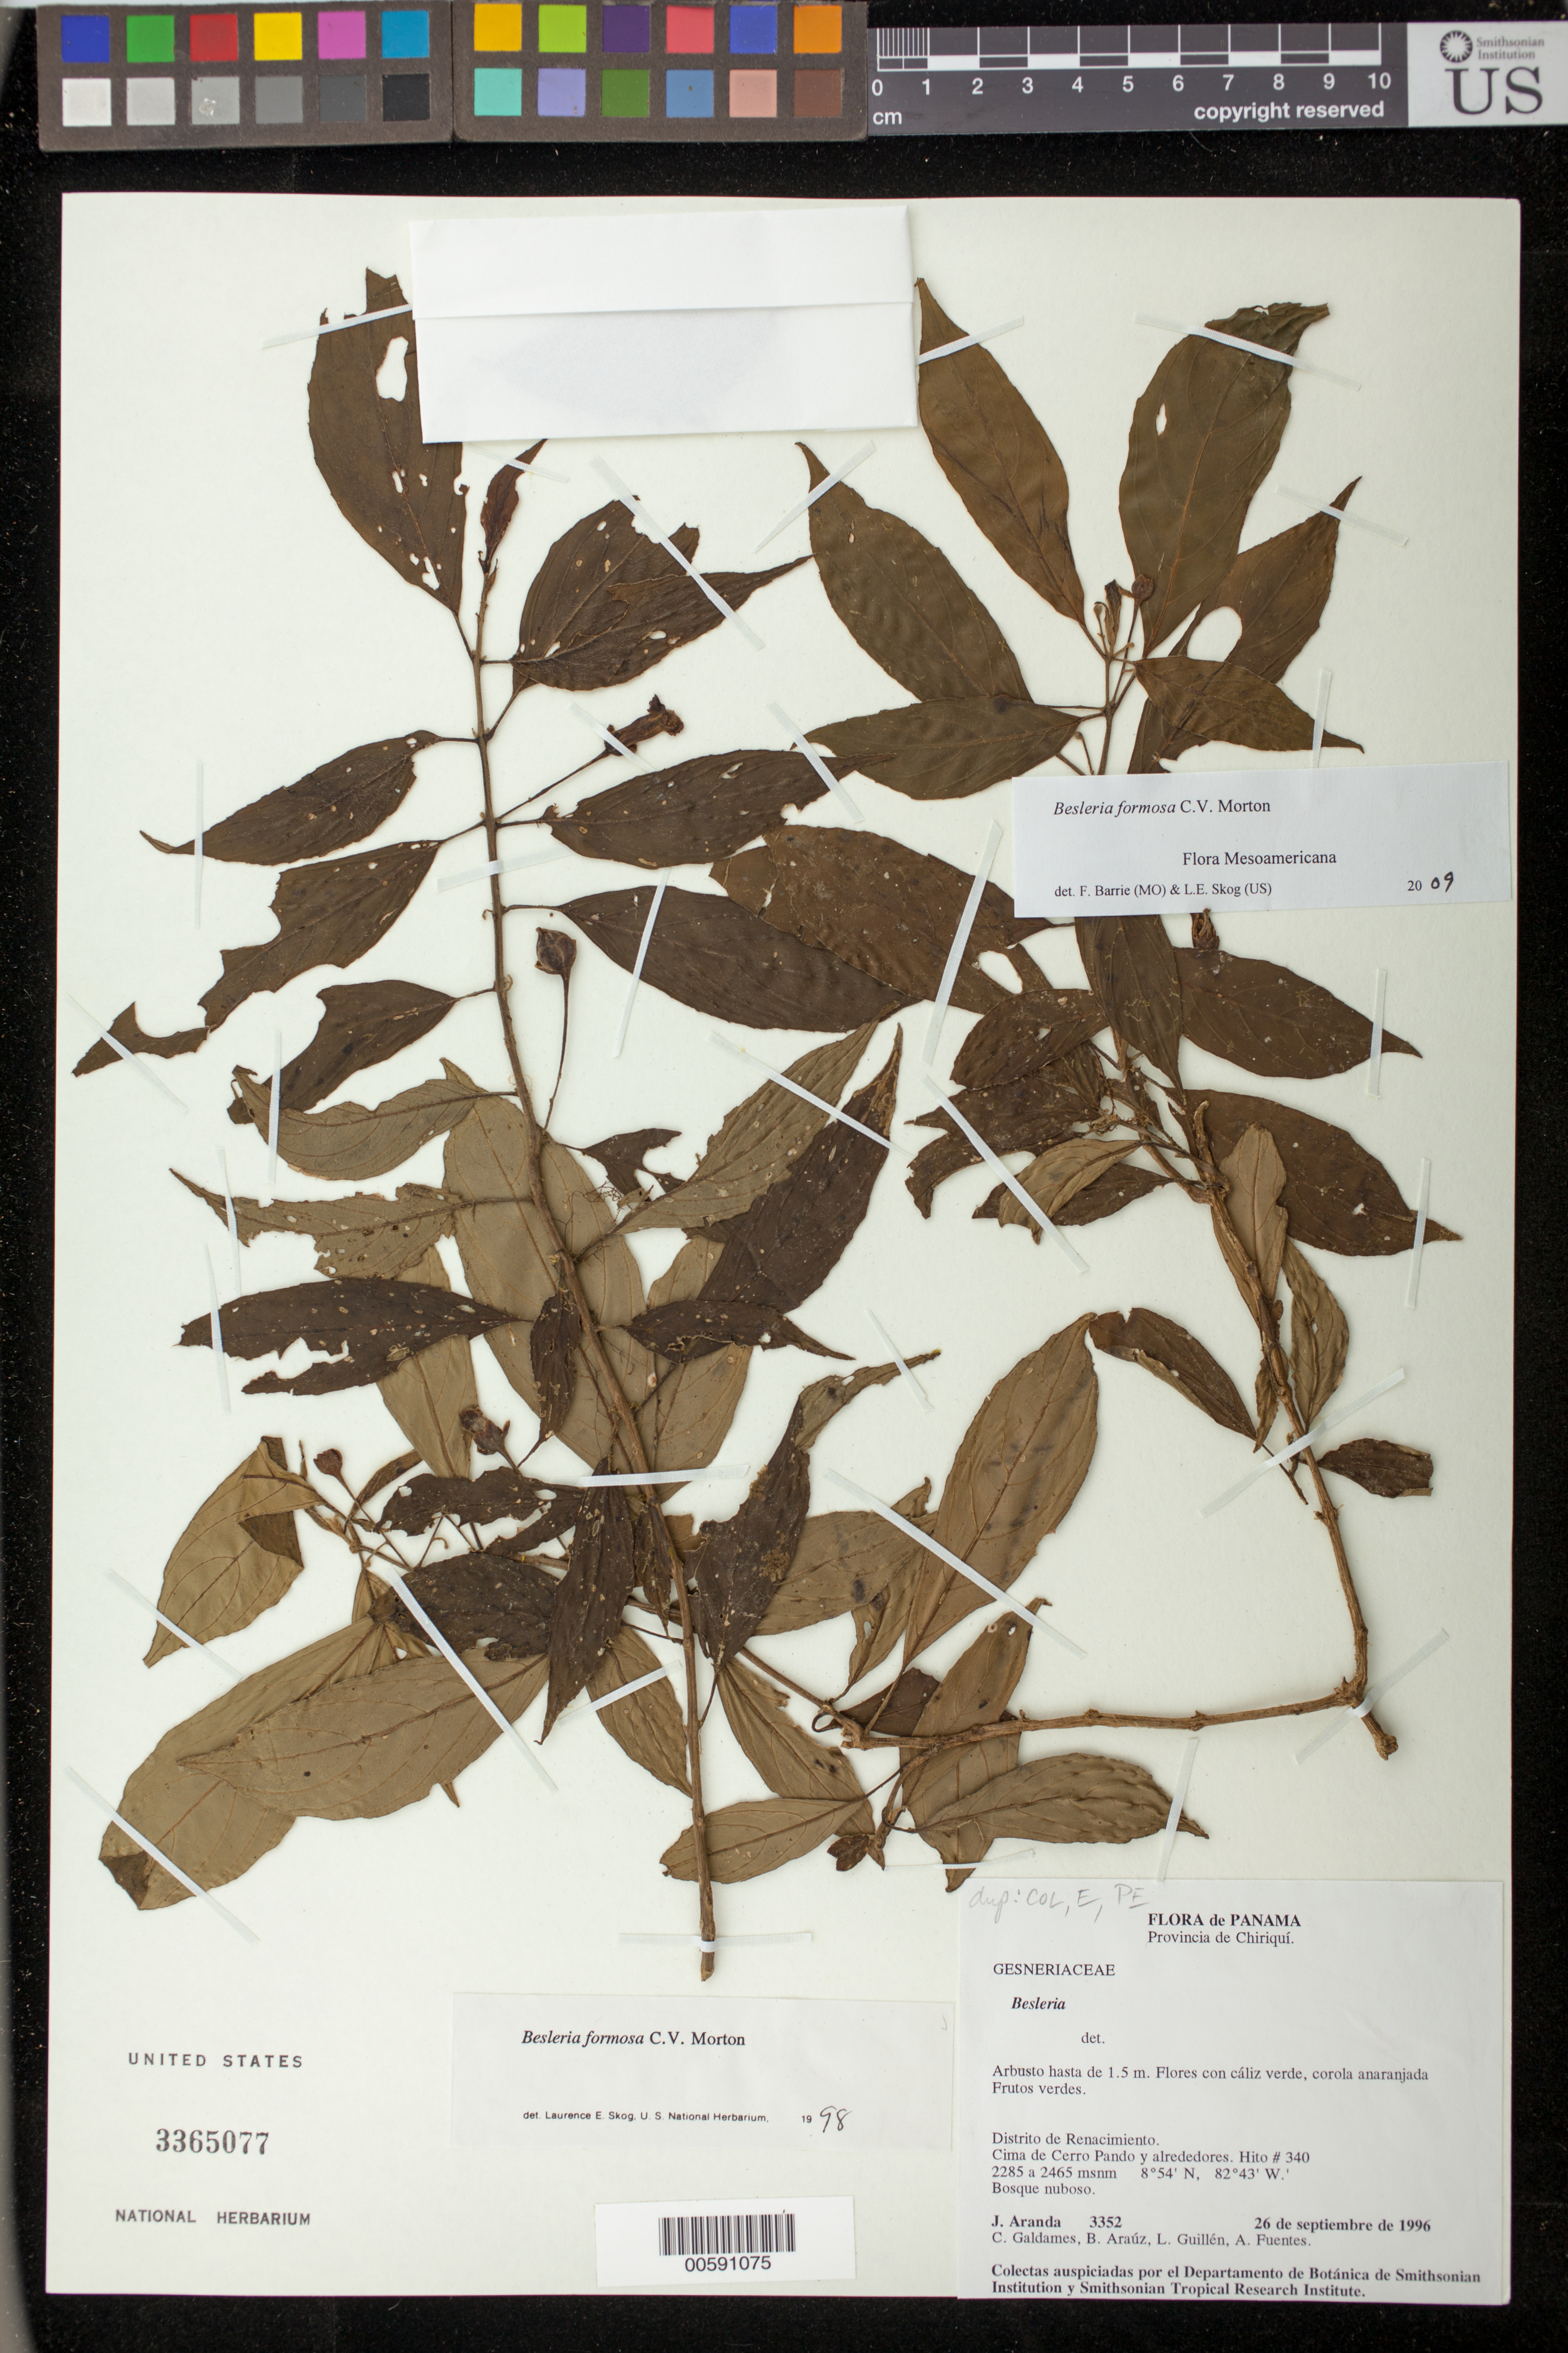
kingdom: Plantae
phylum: Tracheophyta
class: Magnoliopsida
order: Lamiales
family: Gesneriaceae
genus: Besleria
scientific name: Besleria amabilis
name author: C.V. Morton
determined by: Skog, Laurence E.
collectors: J. Aranda, C. Galdames, B. Araúz, L. Guillén & A. Fuentes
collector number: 3352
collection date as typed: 26 Sep 1996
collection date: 1996-09-26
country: Panama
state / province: Chiriquí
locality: Distrito de Renacimiento; Cima de Cerro Pando y alrededores, Hito #340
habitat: Bosque nuboso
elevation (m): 2285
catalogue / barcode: US 3365077